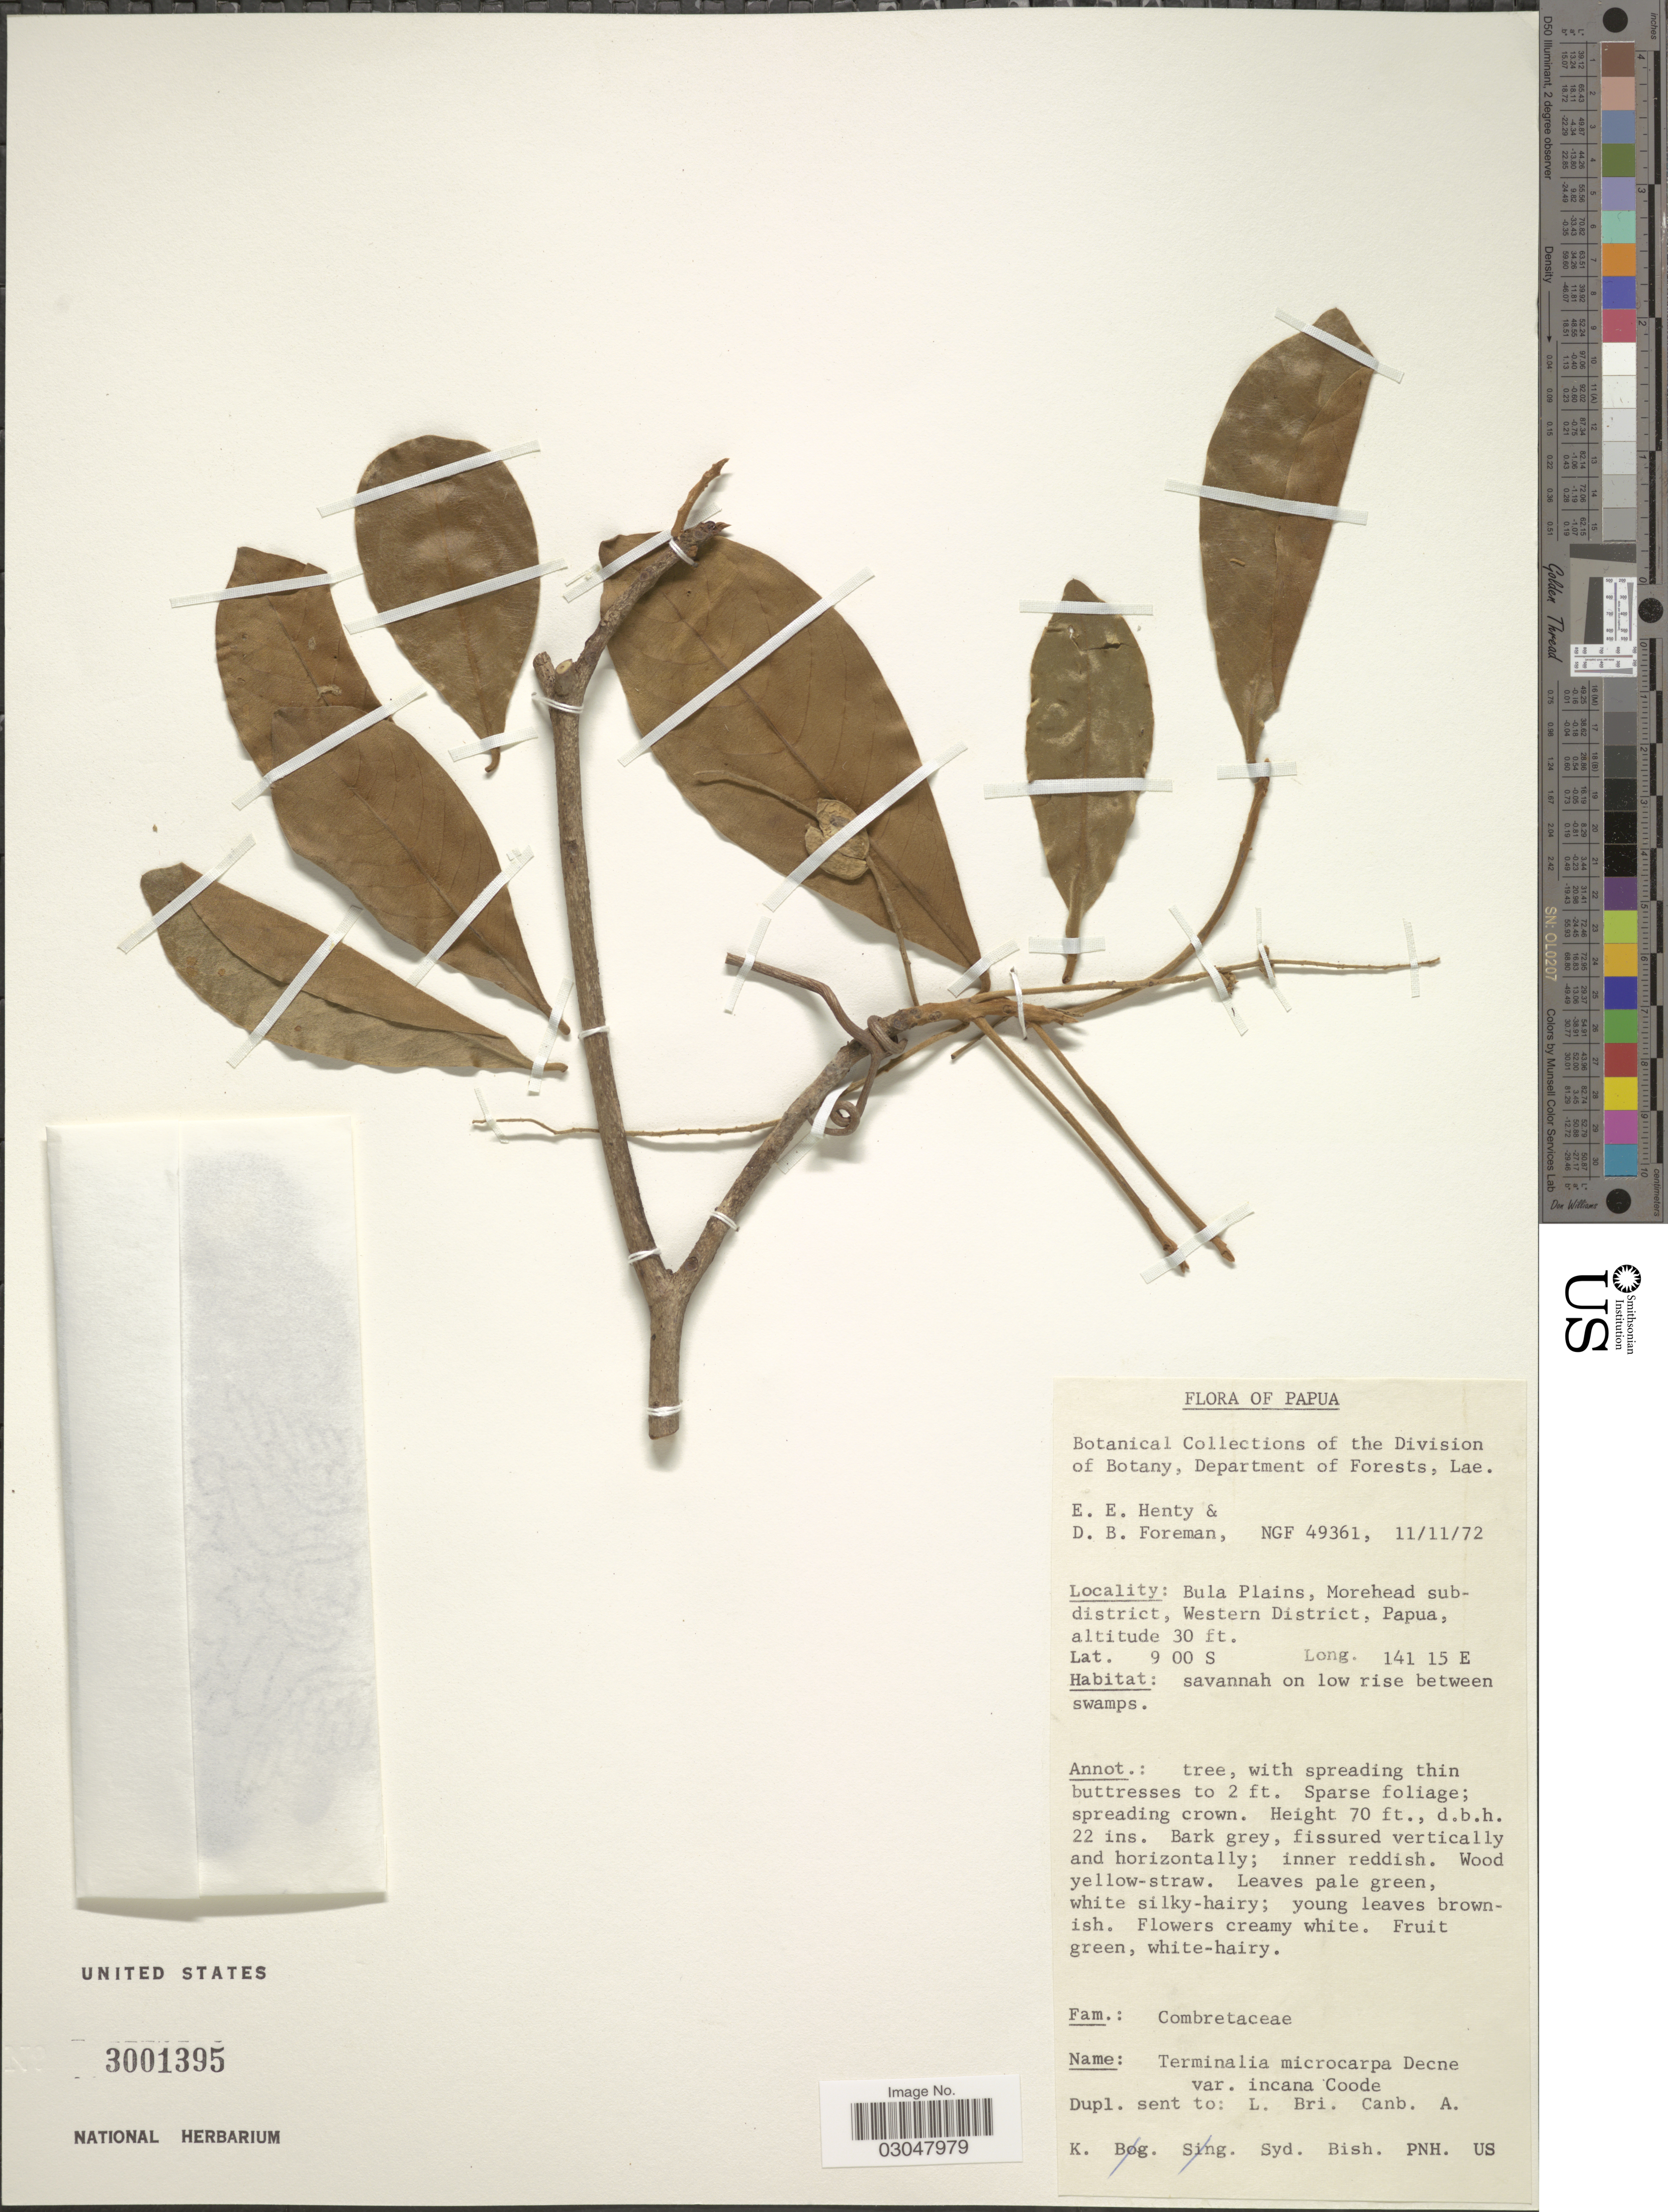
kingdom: Plantae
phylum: Tracheophyta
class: Magnoliopsida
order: Myrtales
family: Combretaceae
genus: Terminalia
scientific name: Terminalia microcarpa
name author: Decne.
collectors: E. Henty & D. Foreman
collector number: NGF 49361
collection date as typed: Transcribed d/m/y: 11/11/72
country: Papua New Guinea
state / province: Manus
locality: Papua. Bula Plains, Morehead subdistrict, Western District, Papua.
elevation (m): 9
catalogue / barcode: US 3001395